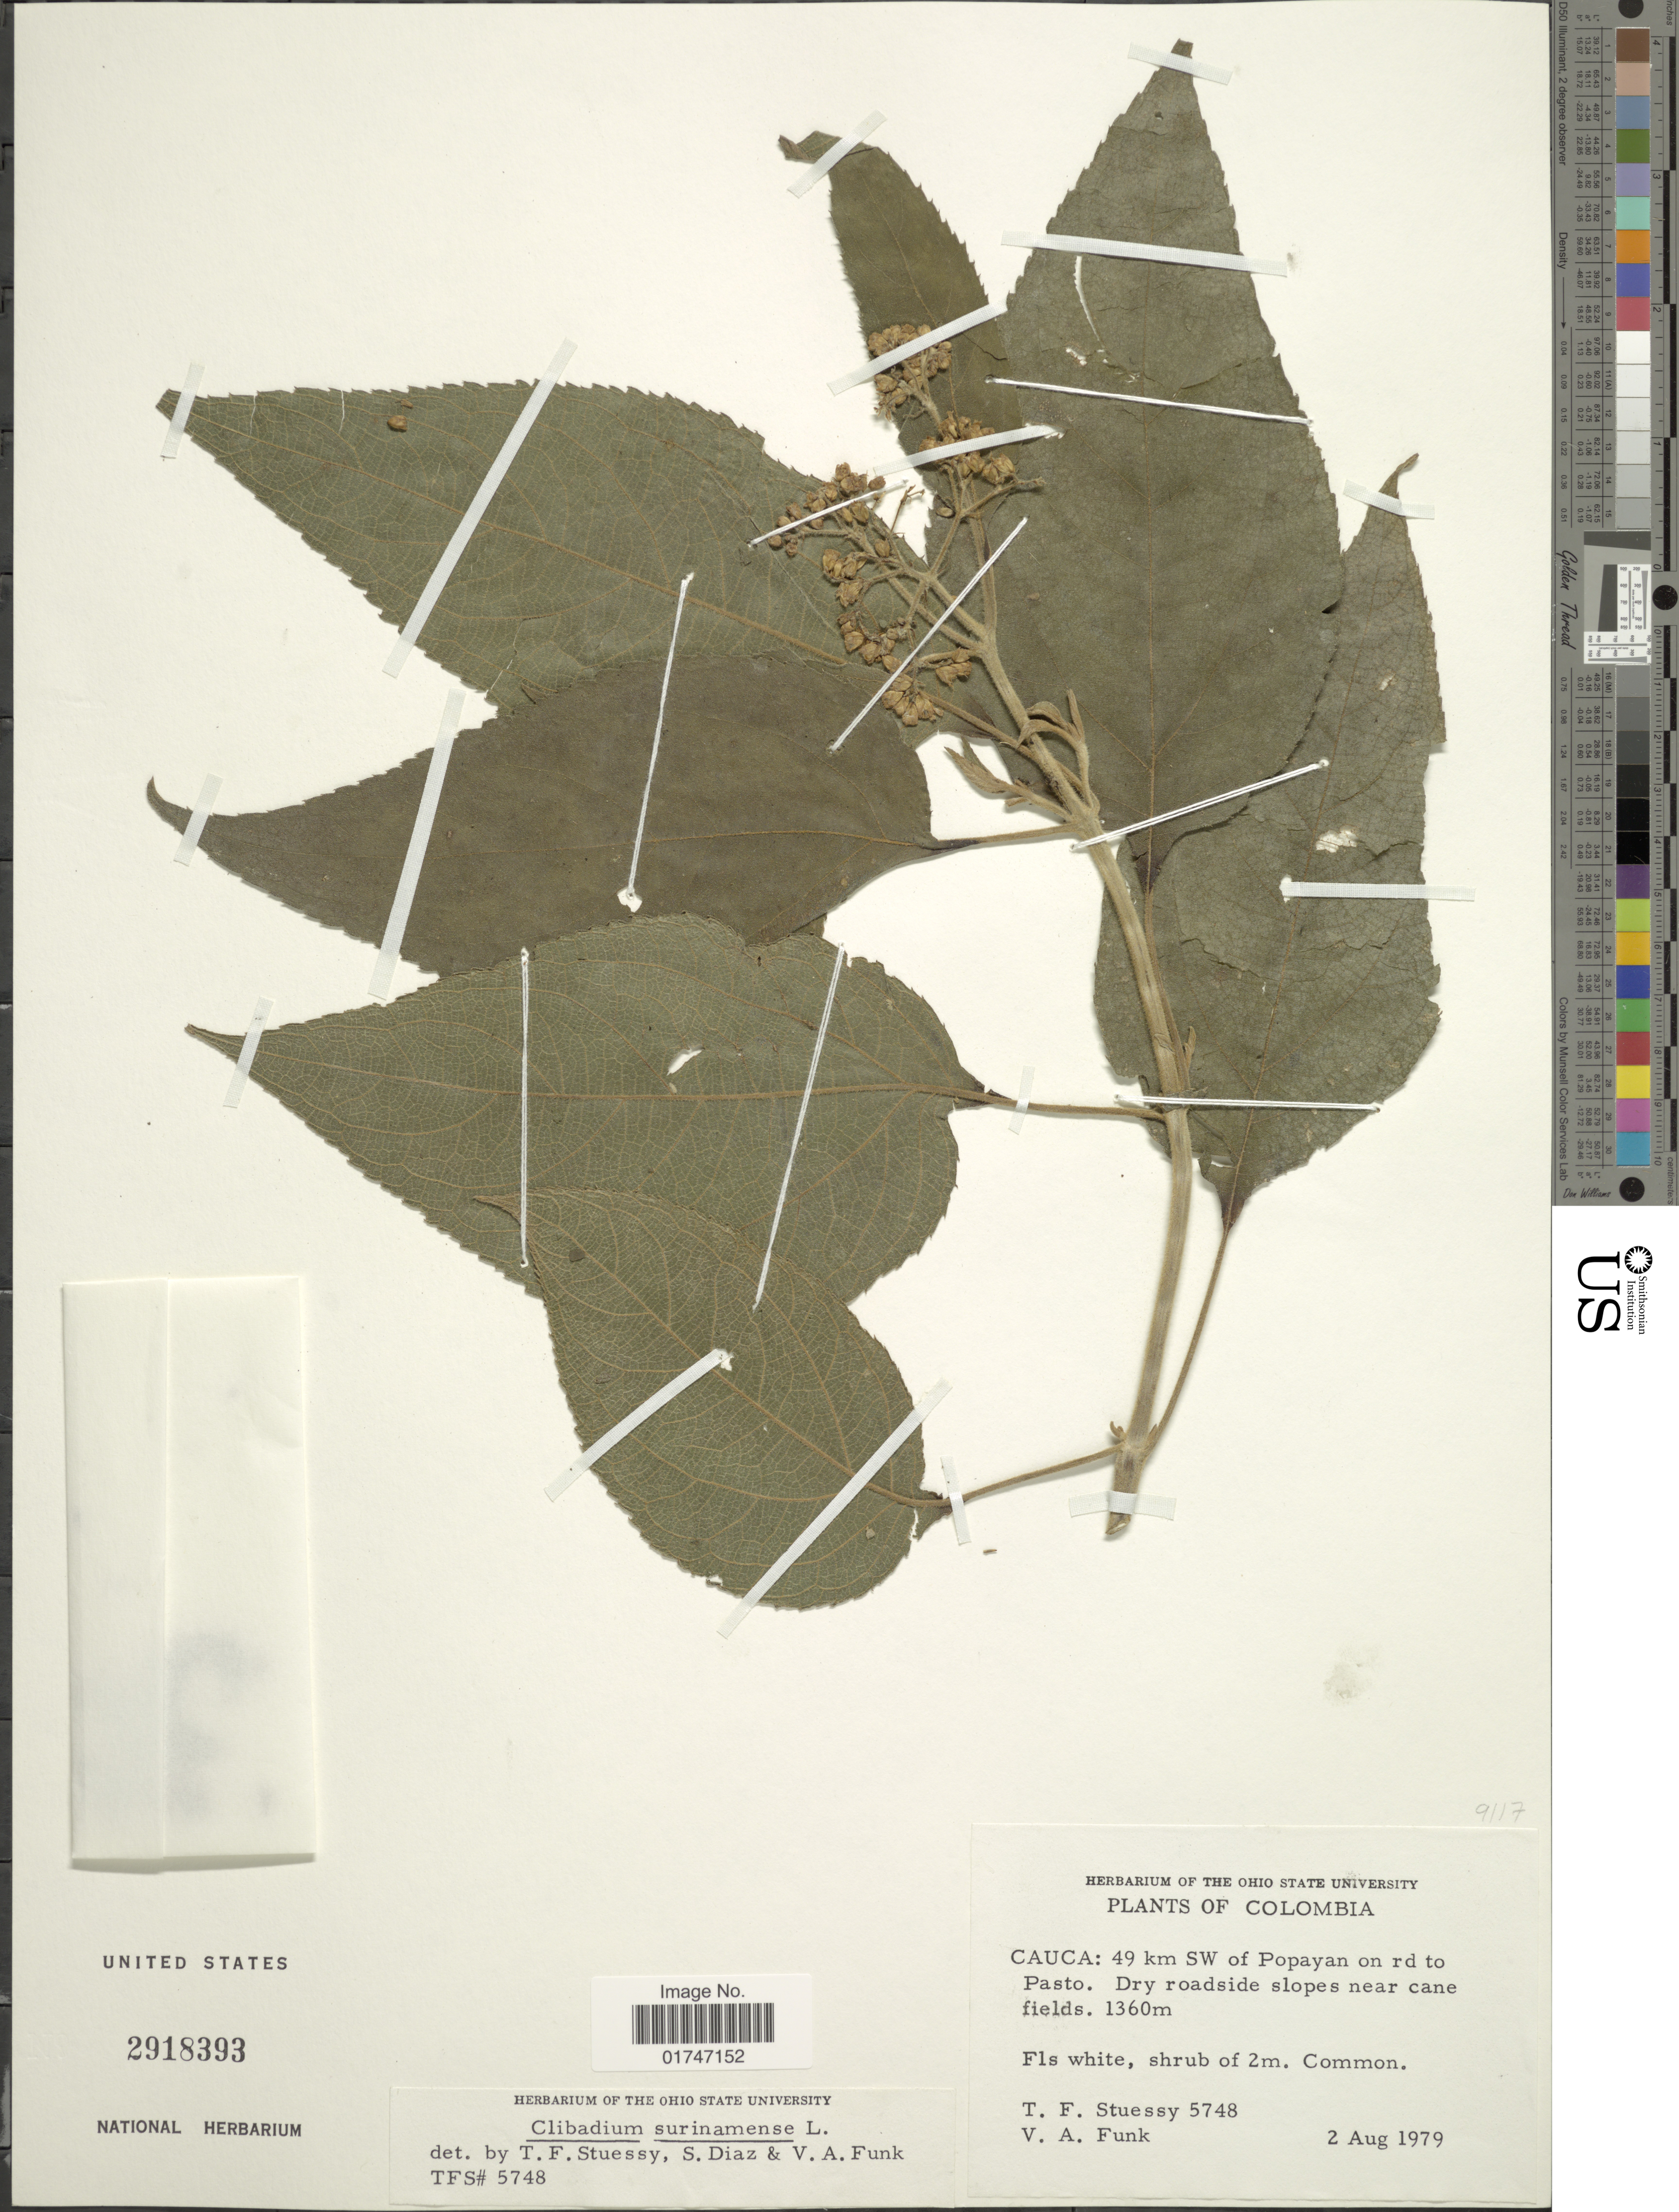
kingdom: Plantae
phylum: Tracheophyta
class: Magnoliopsida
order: Asterales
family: Asteraceae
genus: Clibadium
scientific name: Clibadium surinamense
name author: L.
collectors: T. Stuessy & V. Funk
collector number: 5748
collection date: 1979-08-02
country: Colombia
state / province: Cauca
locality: Cauca: 49 km SW of Popayan on rd to Pasto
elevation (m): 1360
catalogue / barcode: US 2918393